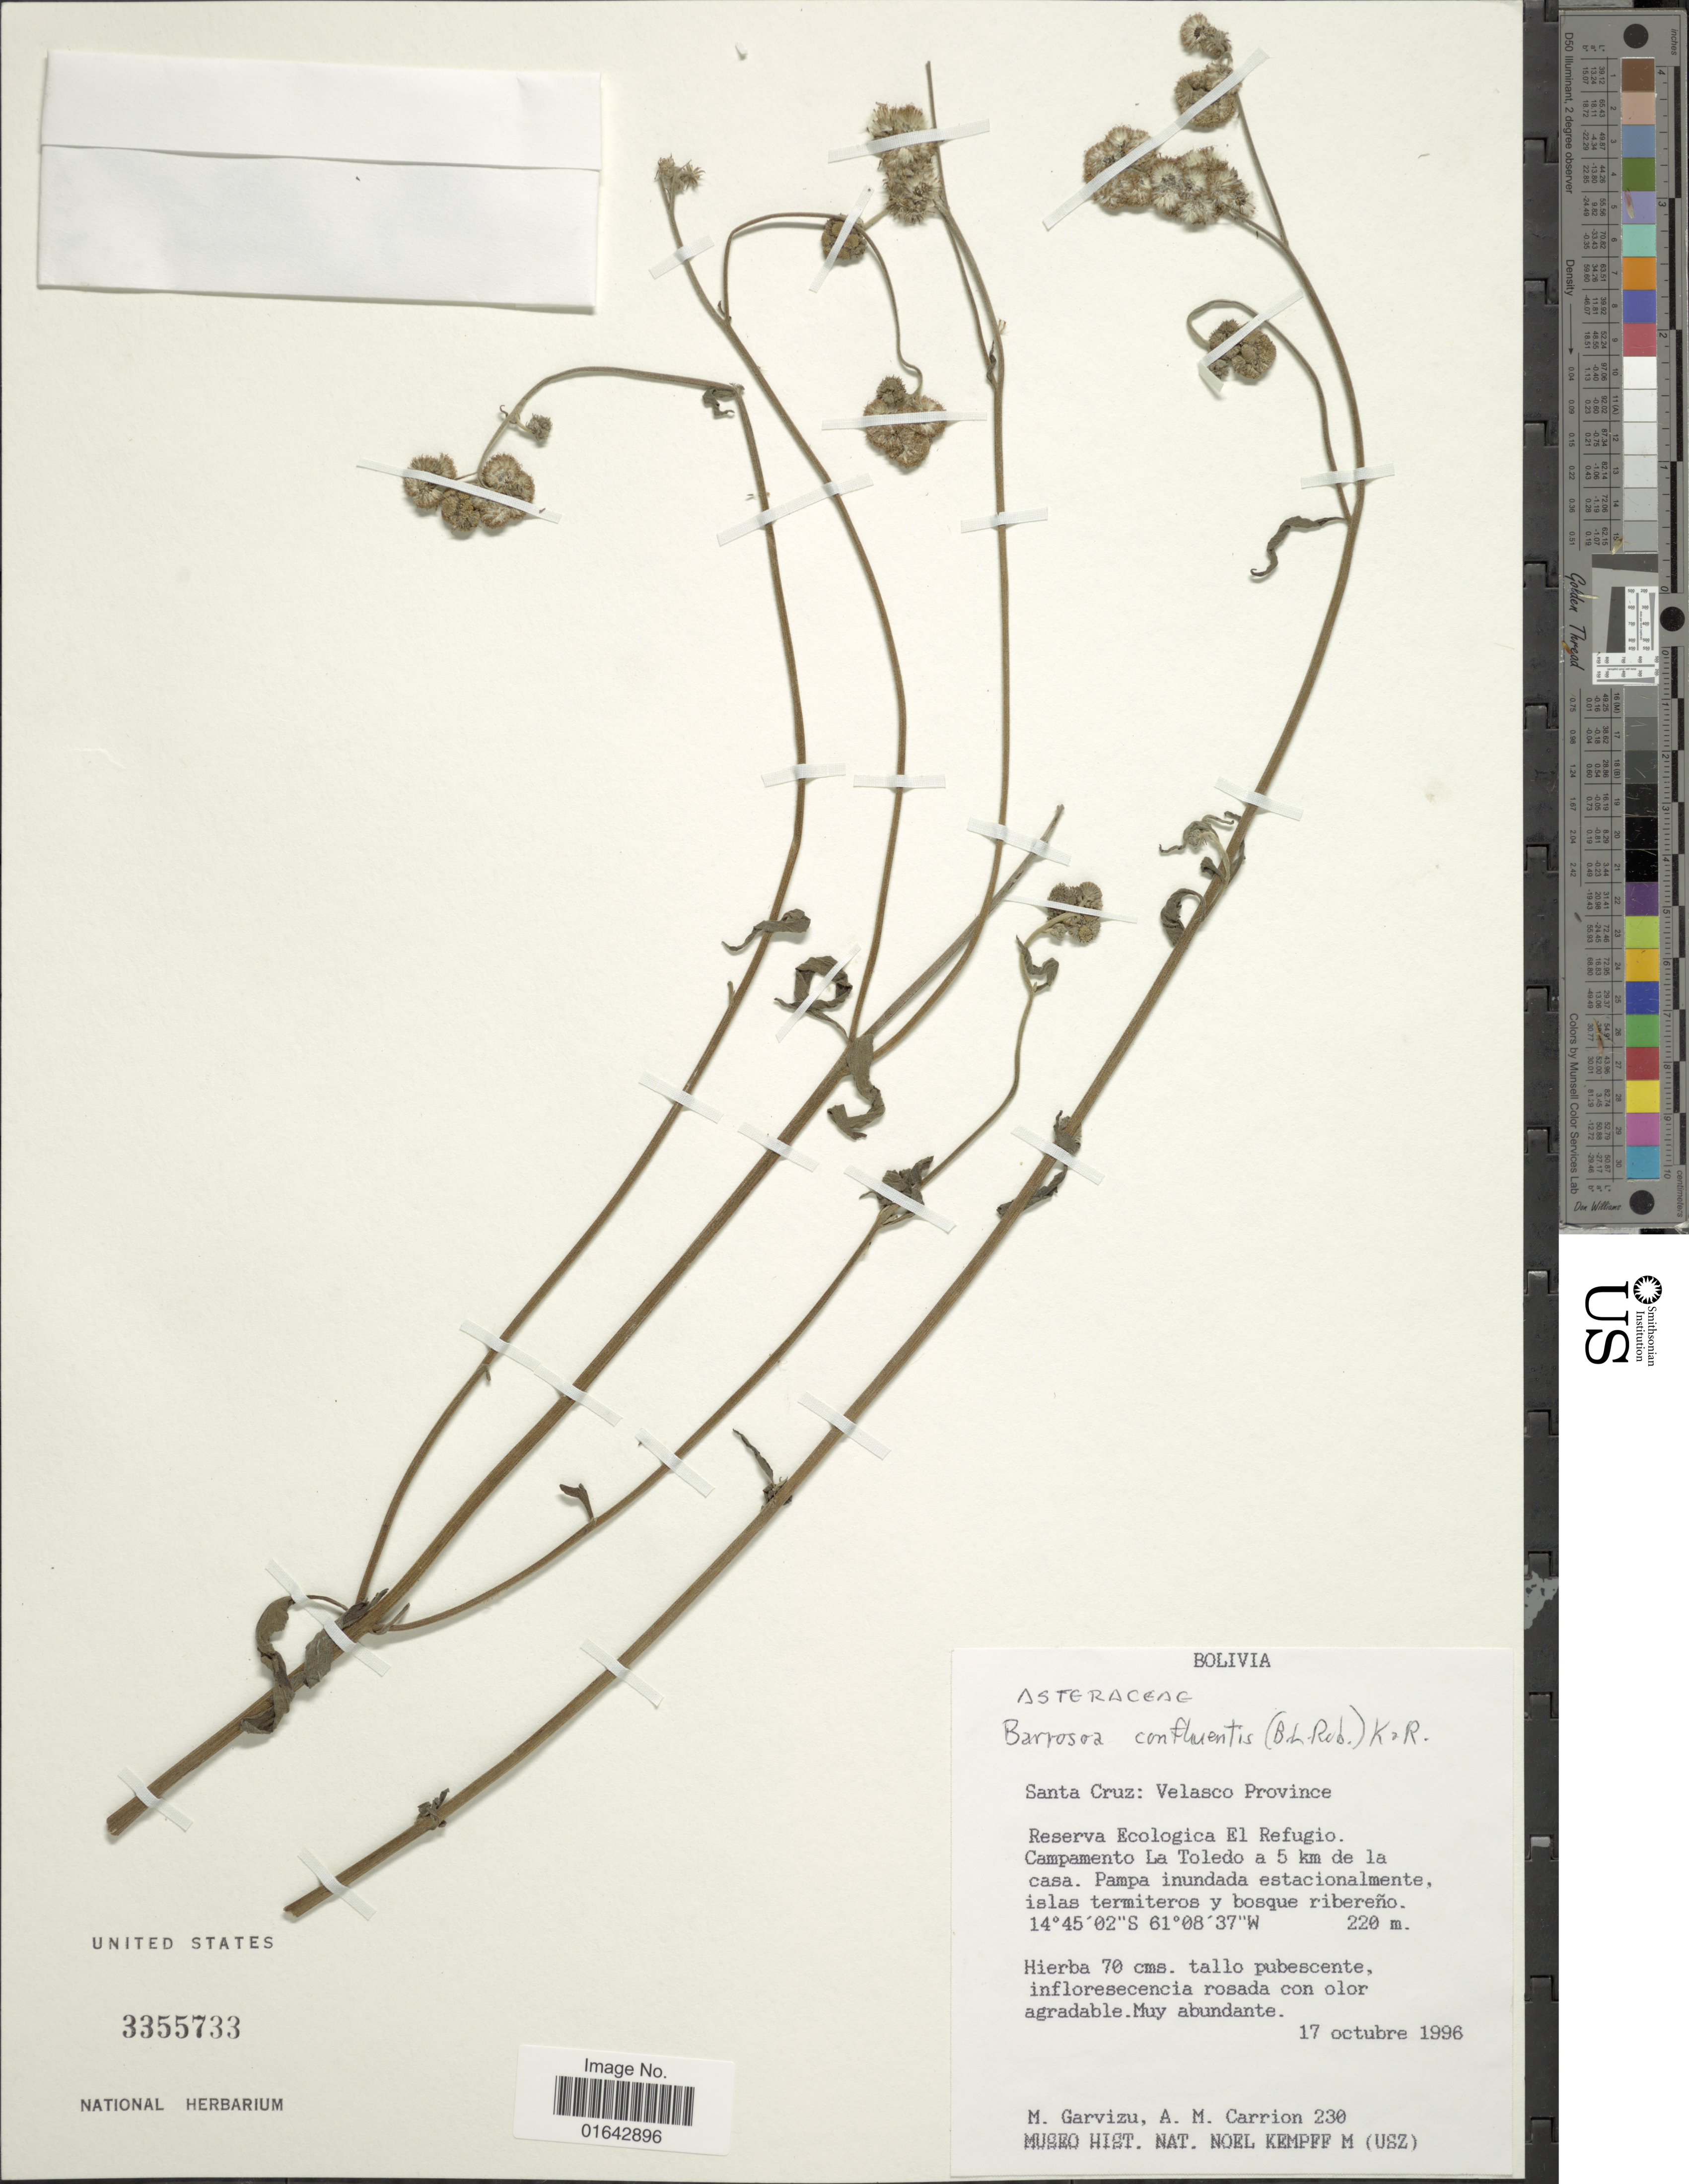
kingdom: Plantae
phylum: Tracheophyta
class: Magnoliopsida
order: Asterales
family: Asteraceae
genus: Barrosoa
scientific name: Barrosoa confluentis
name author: (B.L. Rob.) R.M. King & H. Rob.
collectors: M. Garvizu & A. Carrión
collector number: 230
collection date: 1996-10-17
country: Bolivia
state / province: Santa Cruz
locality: Santa Cruz: Velasco Province. Reserva Ecologica El Refugio. Campamento La Toledo a 5 km de la casa.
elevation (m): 220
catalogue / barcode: US 3355733